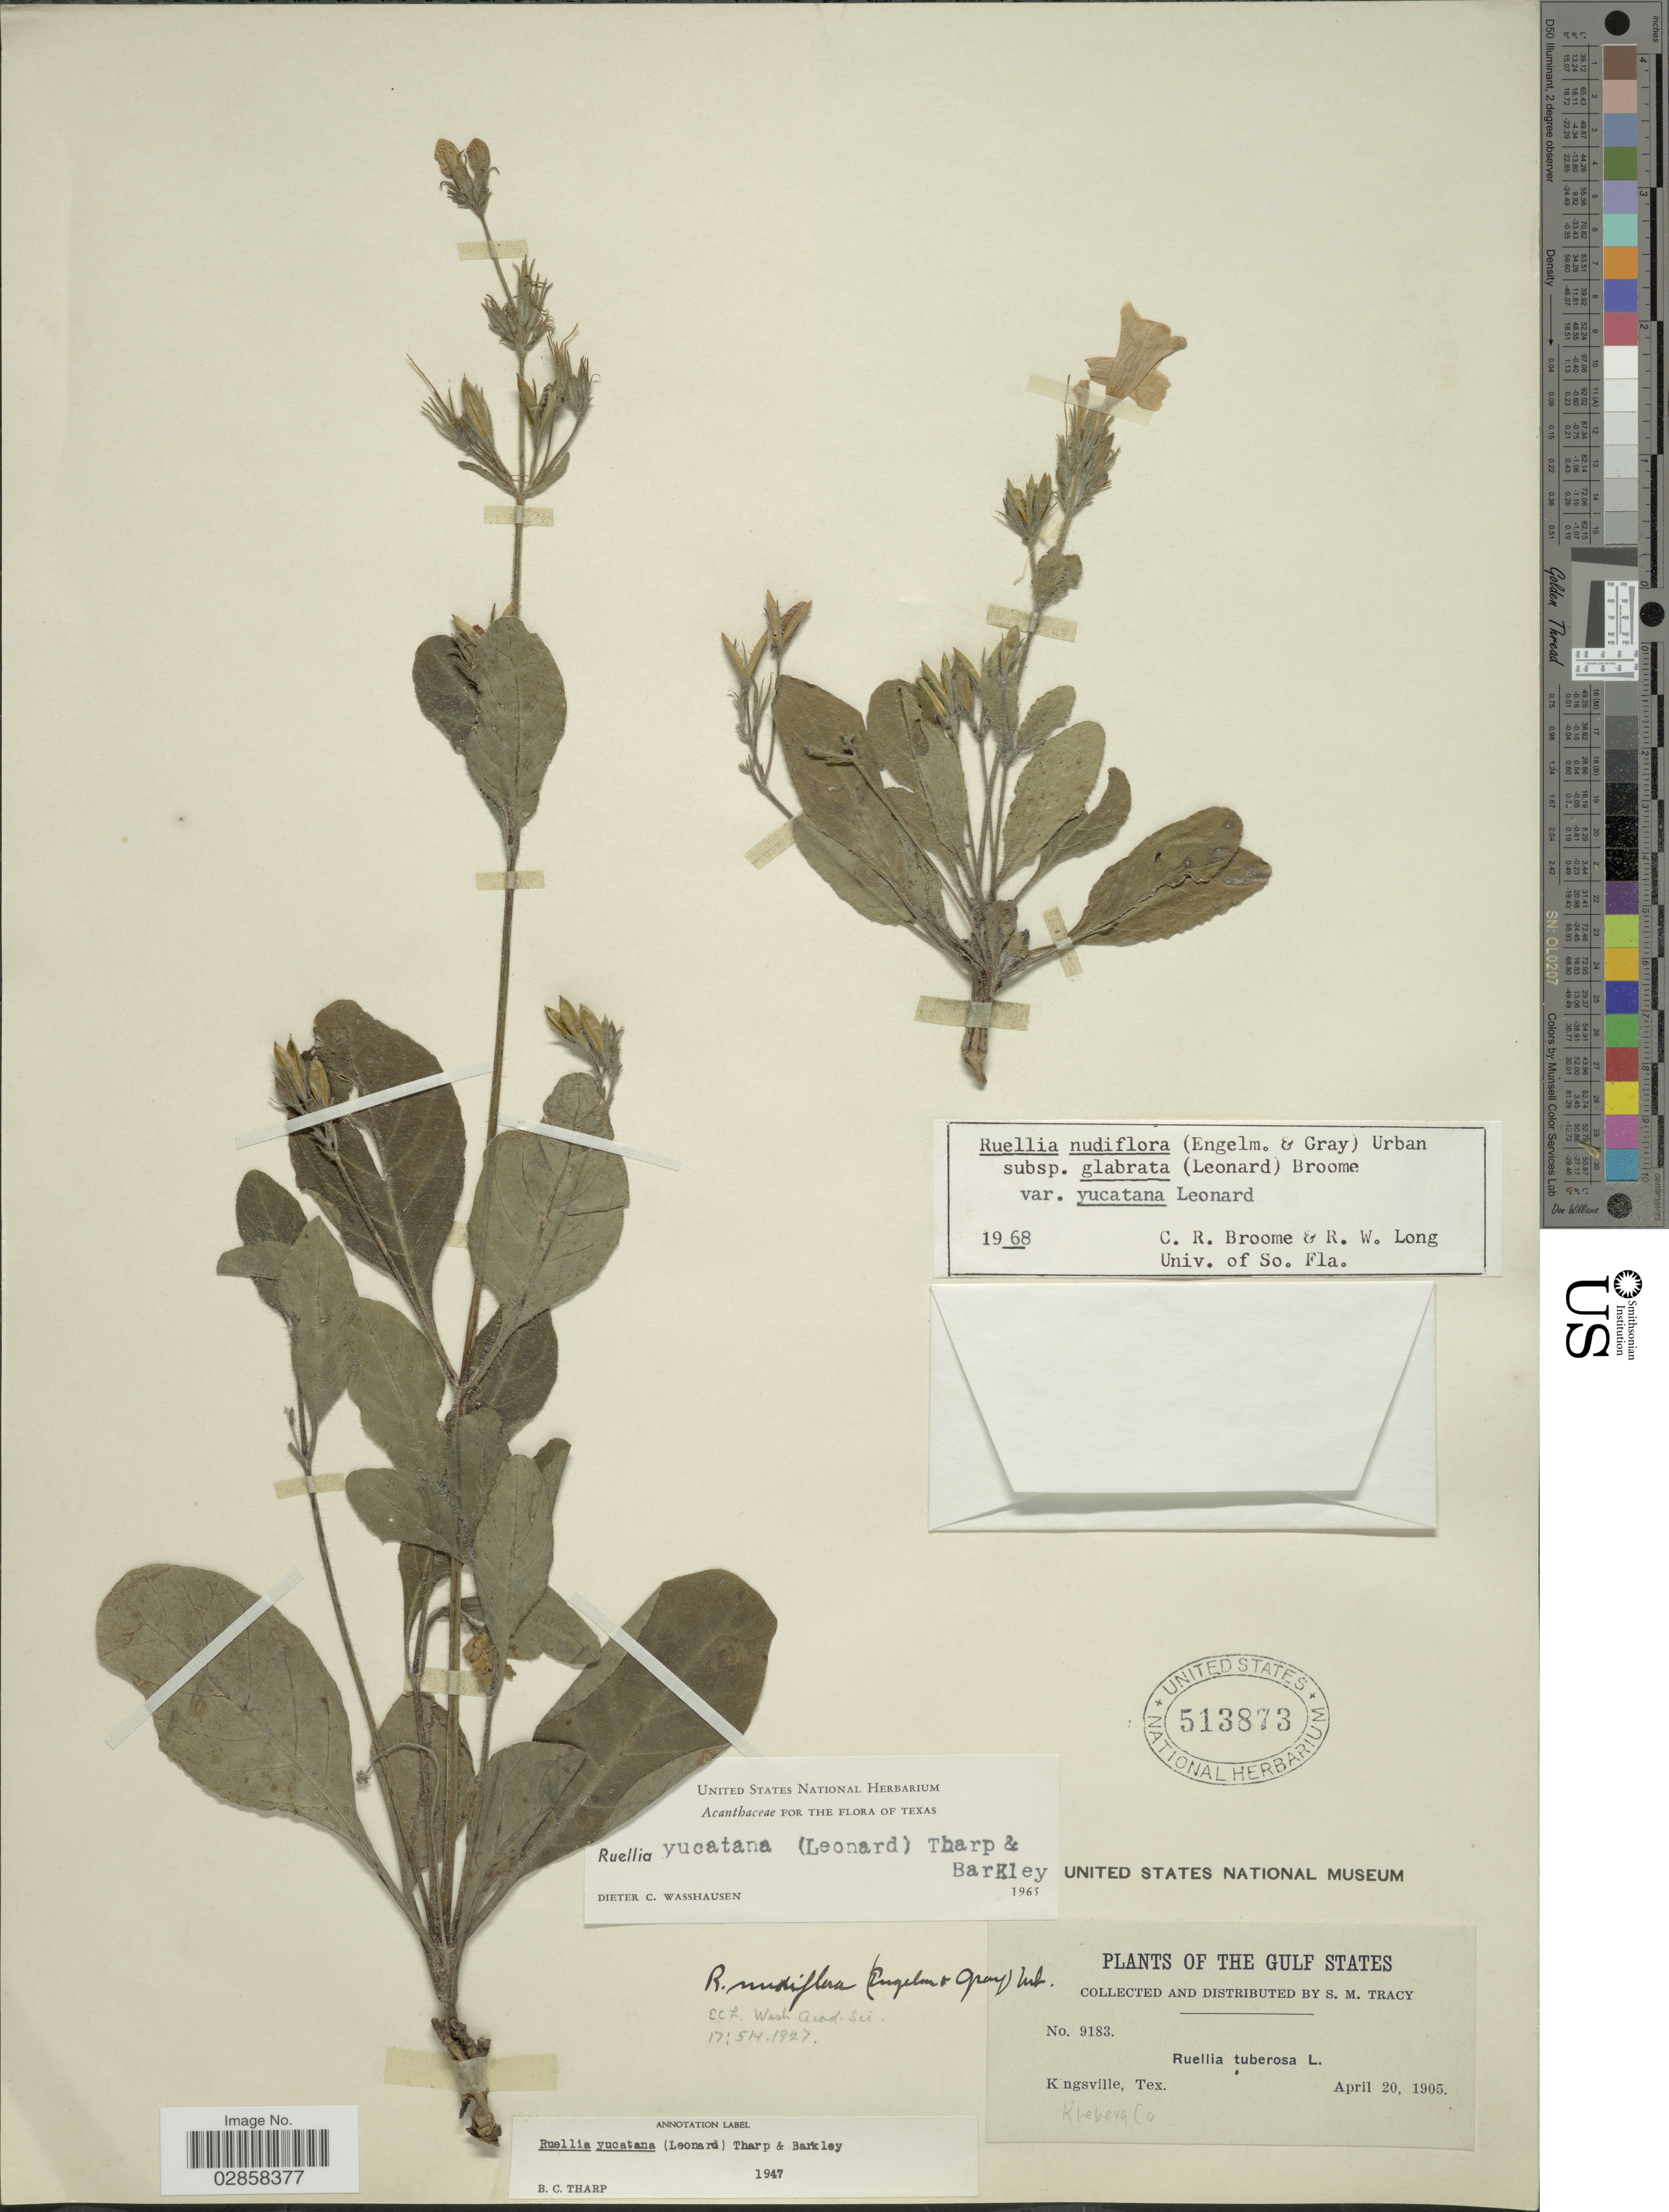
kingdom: Plantae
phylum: Tracheophyta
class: Magnoliopsida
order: Lamiales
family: Acanthaceae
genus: Ruellia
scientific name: Ruellia yucatana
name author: (Leonard) Tharp & F.A. Barkley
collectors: S. M. Tracy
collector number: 9183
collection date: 1905-04-20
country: United States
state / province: Texas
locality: The Gulf States. Kingsville. Kleberg Co.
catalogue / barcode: US 513873